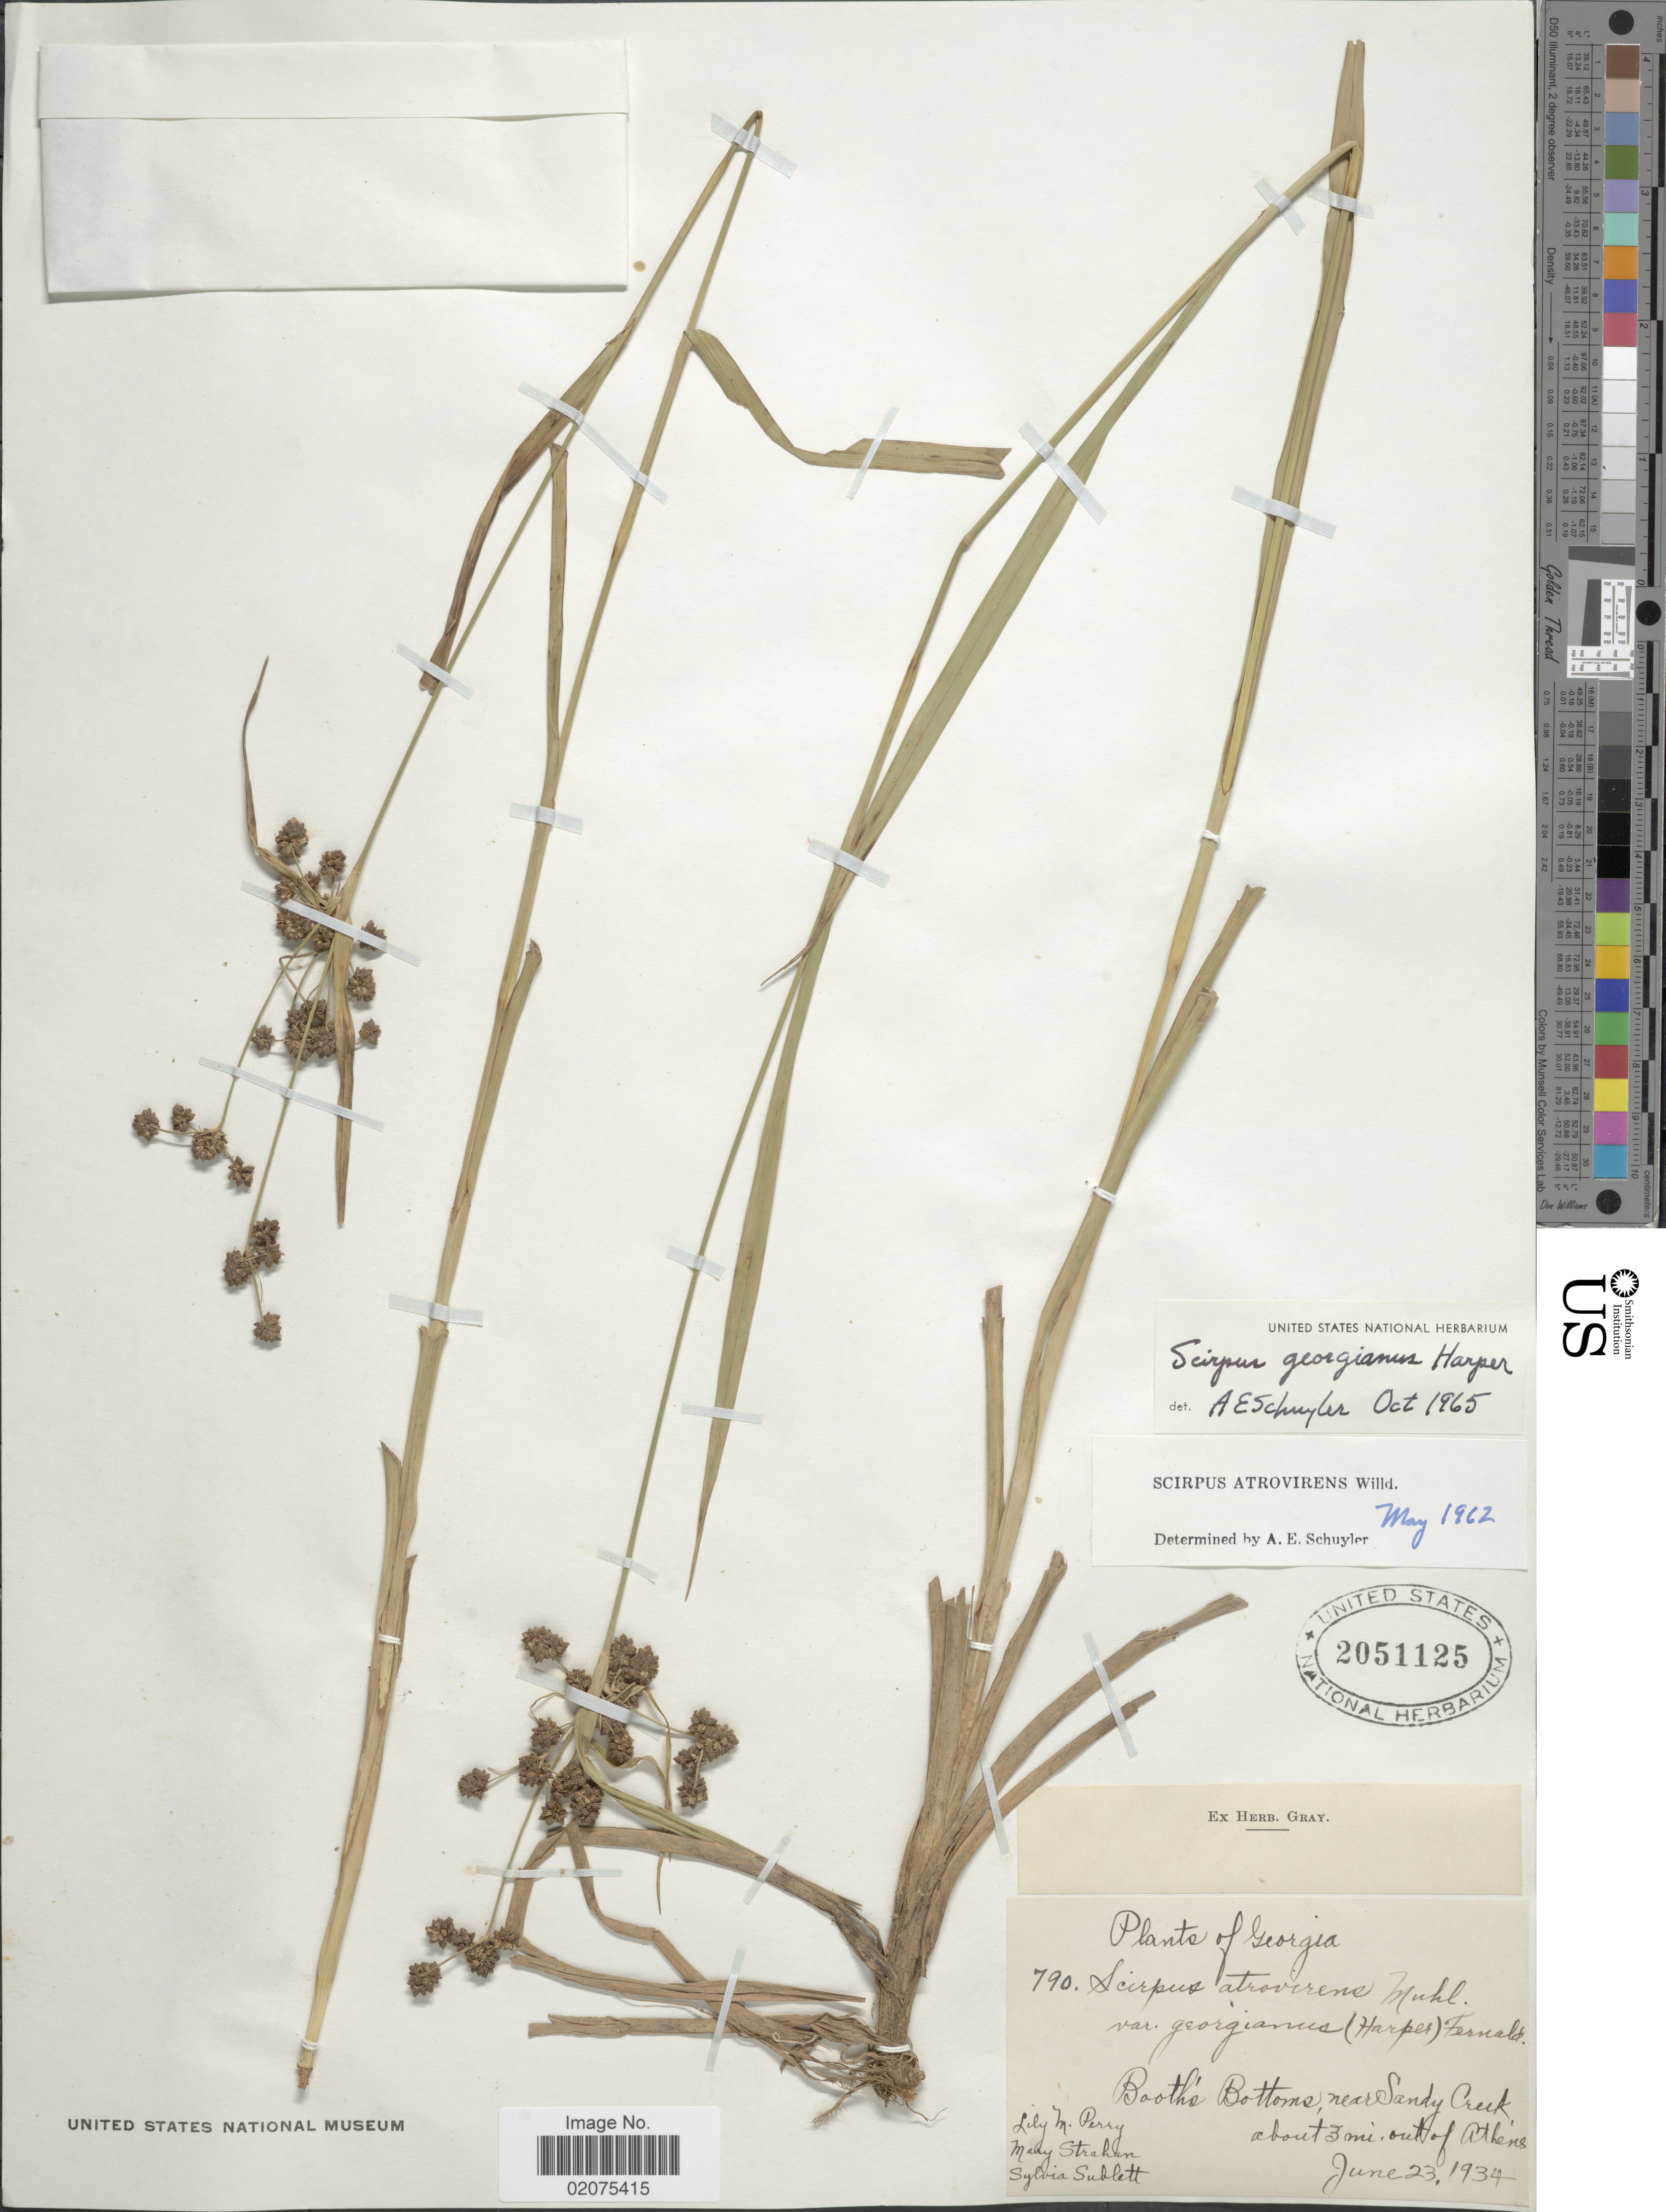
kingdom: Plantae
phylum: Tracheophyta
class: Liliopsida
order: Poales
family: Cyperaceae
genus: Scirpus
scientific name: Scirpus georgianus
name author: R.M. Harper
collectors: L. M. Perry, M. Strahan & S. Sublett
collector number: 790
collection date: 1934-06-23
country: United States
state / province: Georgia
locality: Booths Bottoms, near Sandy Creek, about 3 mi. out of Athens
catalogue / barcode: US 2051125